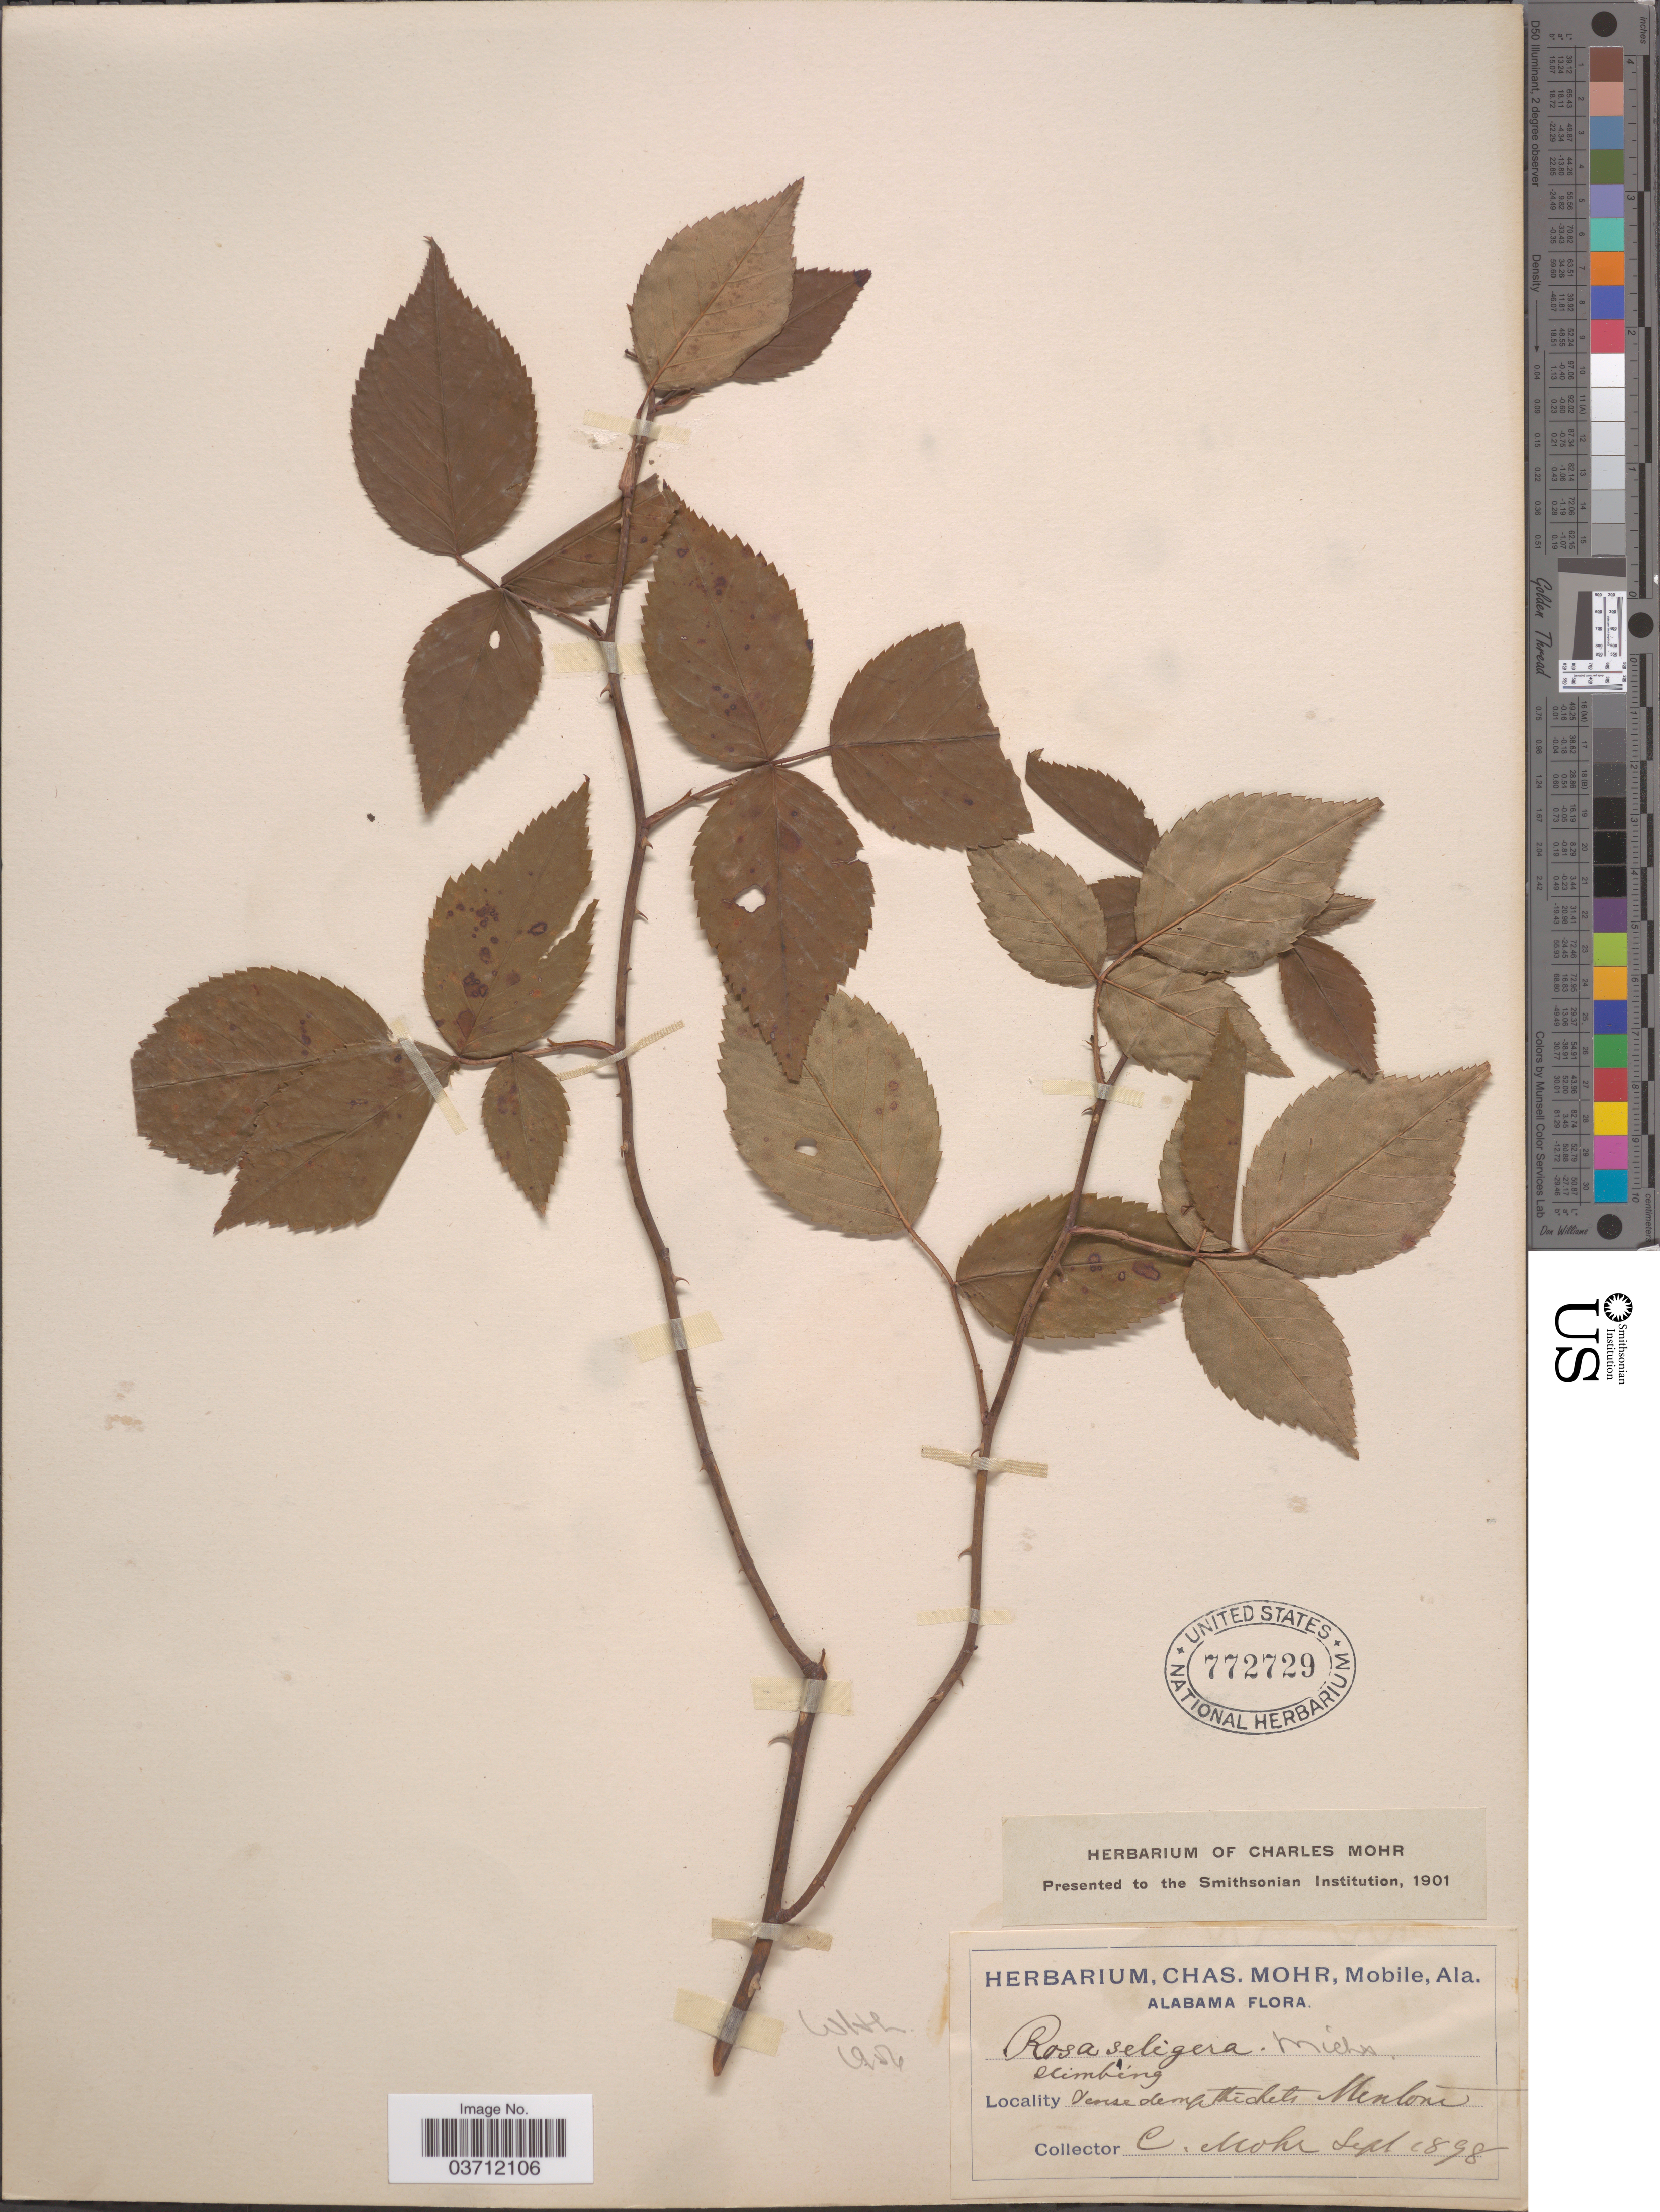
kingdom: Plantae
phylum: Tracheophyta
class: Magnoliopsida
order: Rosales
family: Rosaceae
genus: Rosa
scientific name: Rosa setigera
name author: Michx.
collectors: Mohr, C. T. (herbarium)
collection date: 1898-09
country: United States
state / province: Alabama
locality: Dense damp thickets Mentone.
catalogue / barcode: US 772729